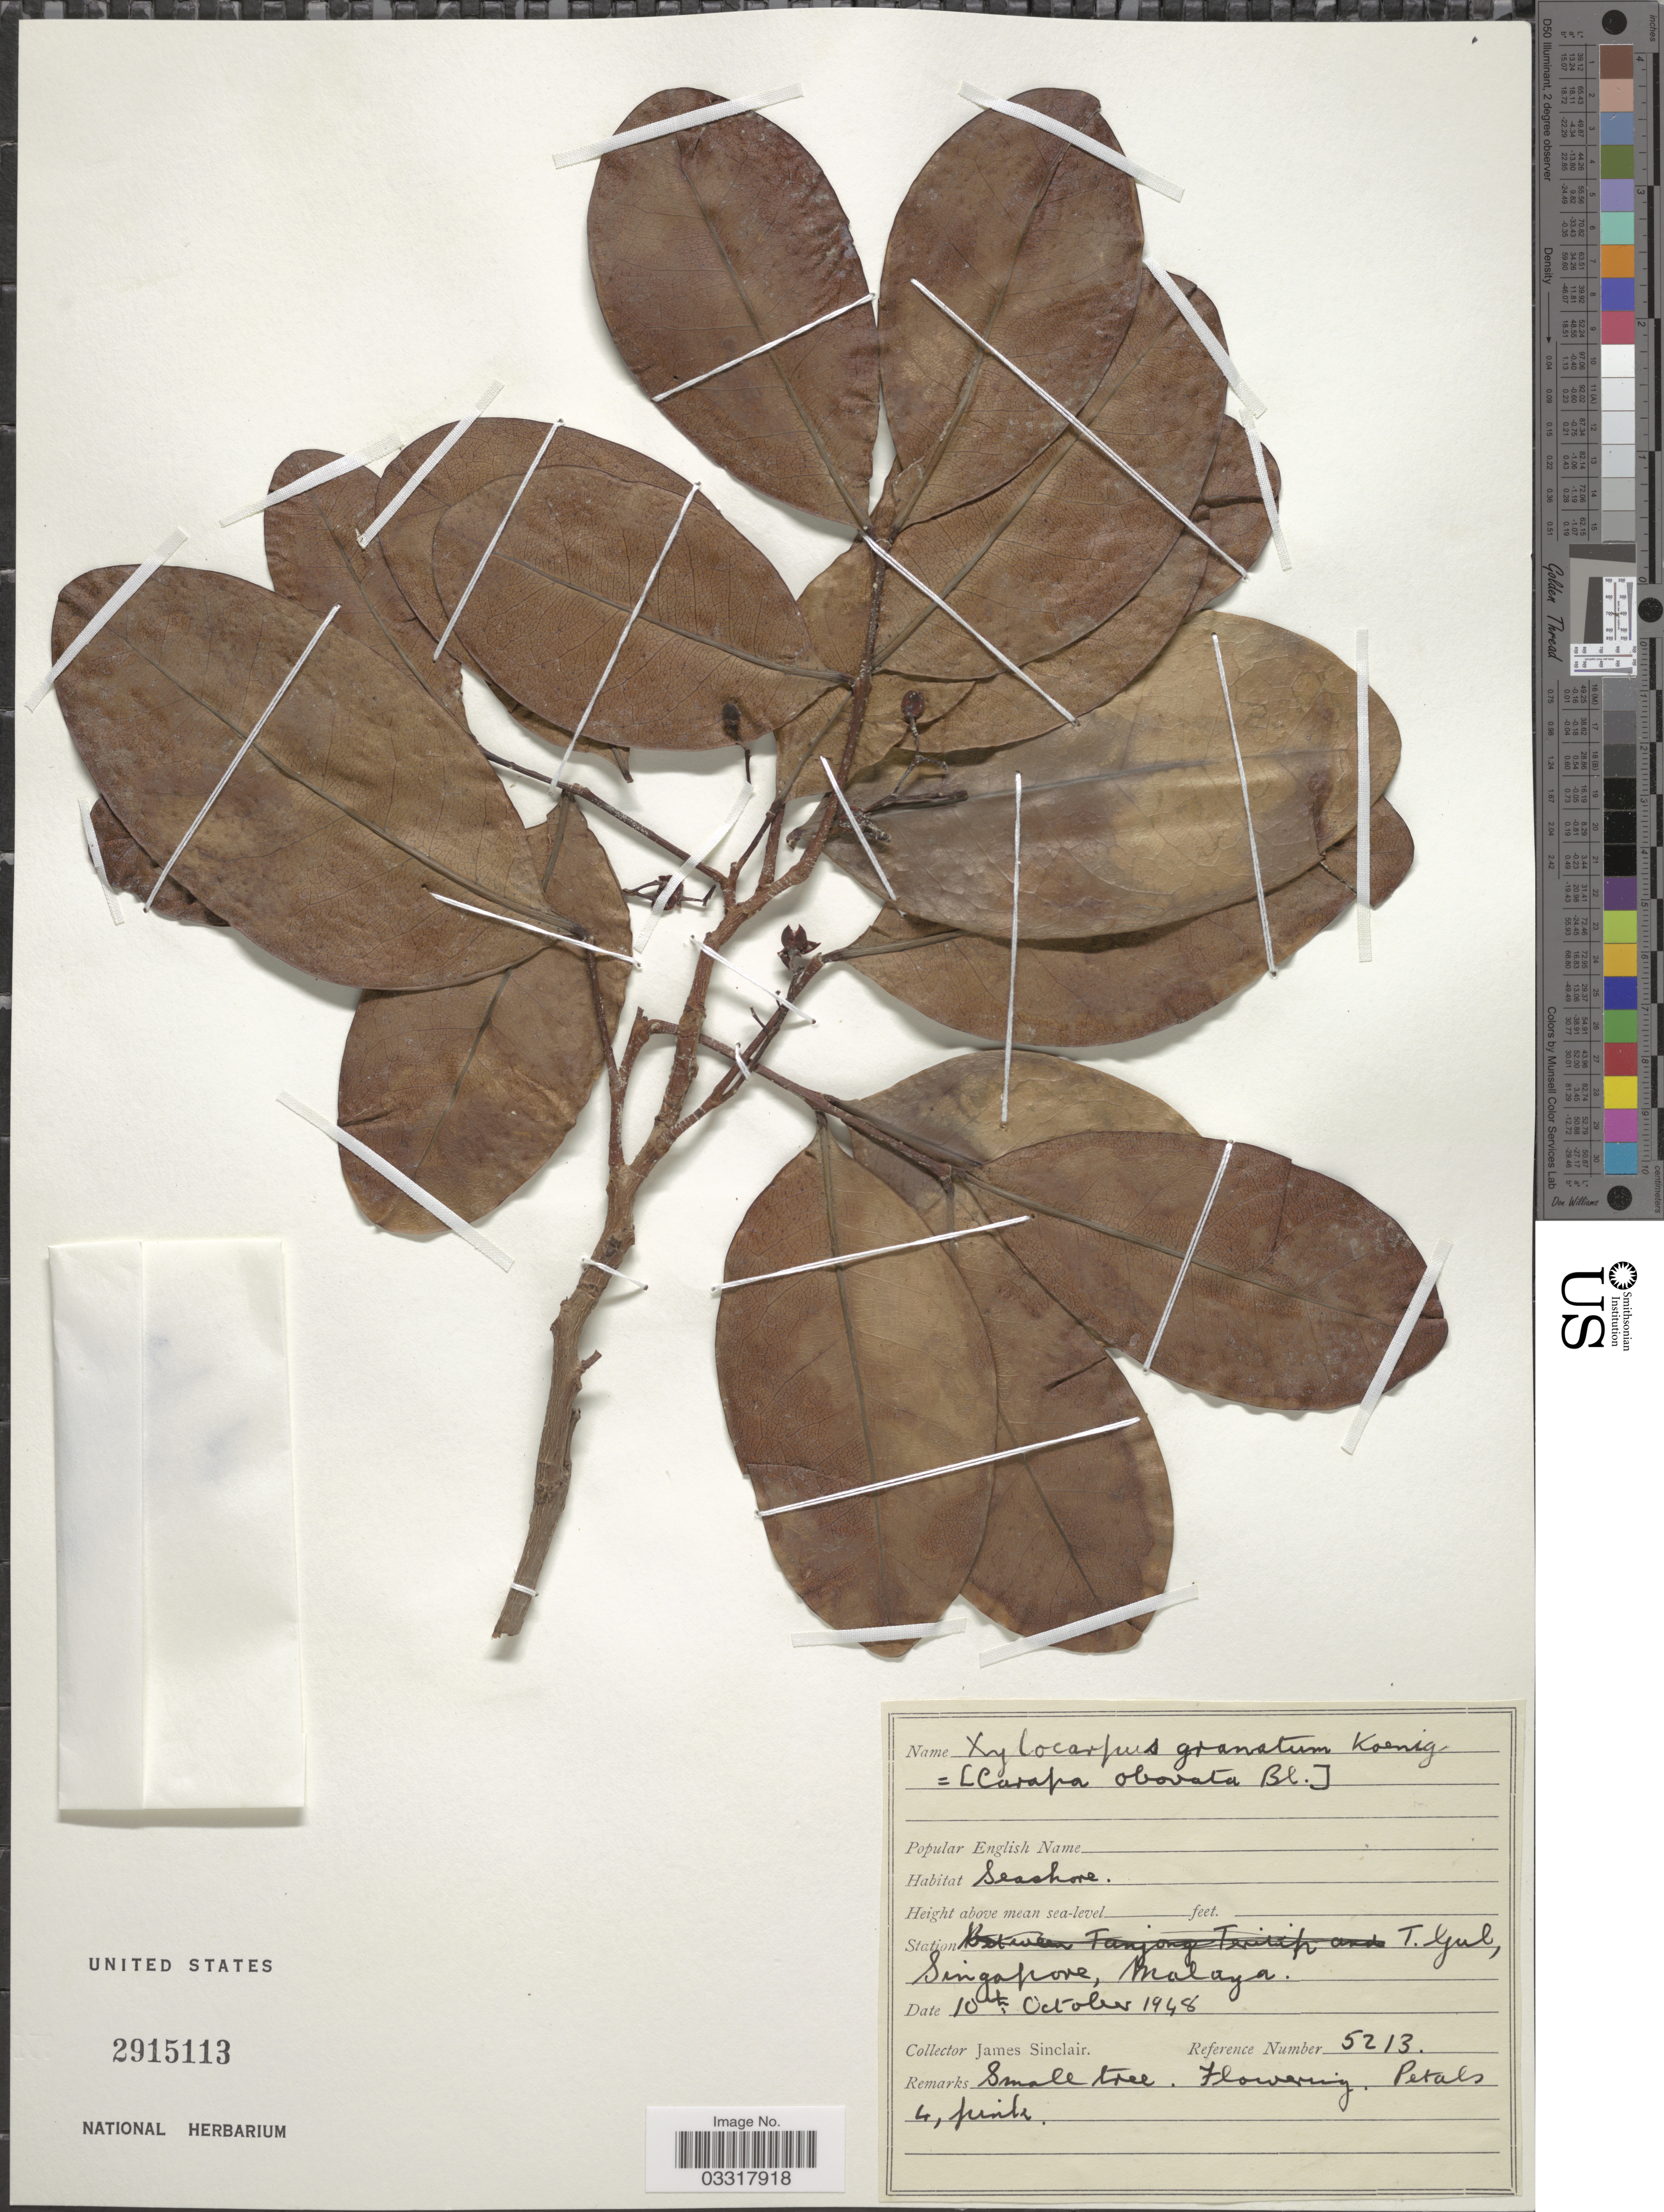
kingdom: Plantae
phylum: Tracheophyta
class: Magnoliopsida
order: Sapindales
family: Meliaceae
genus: Xylocarpus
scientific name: Xylocarpus granatum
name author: J. Koenig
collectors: J. Sinclair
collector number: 5213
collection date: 1948-10-10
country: Singapore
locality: T. Gul, Singapore, Malaya.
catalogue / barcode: US 2915113